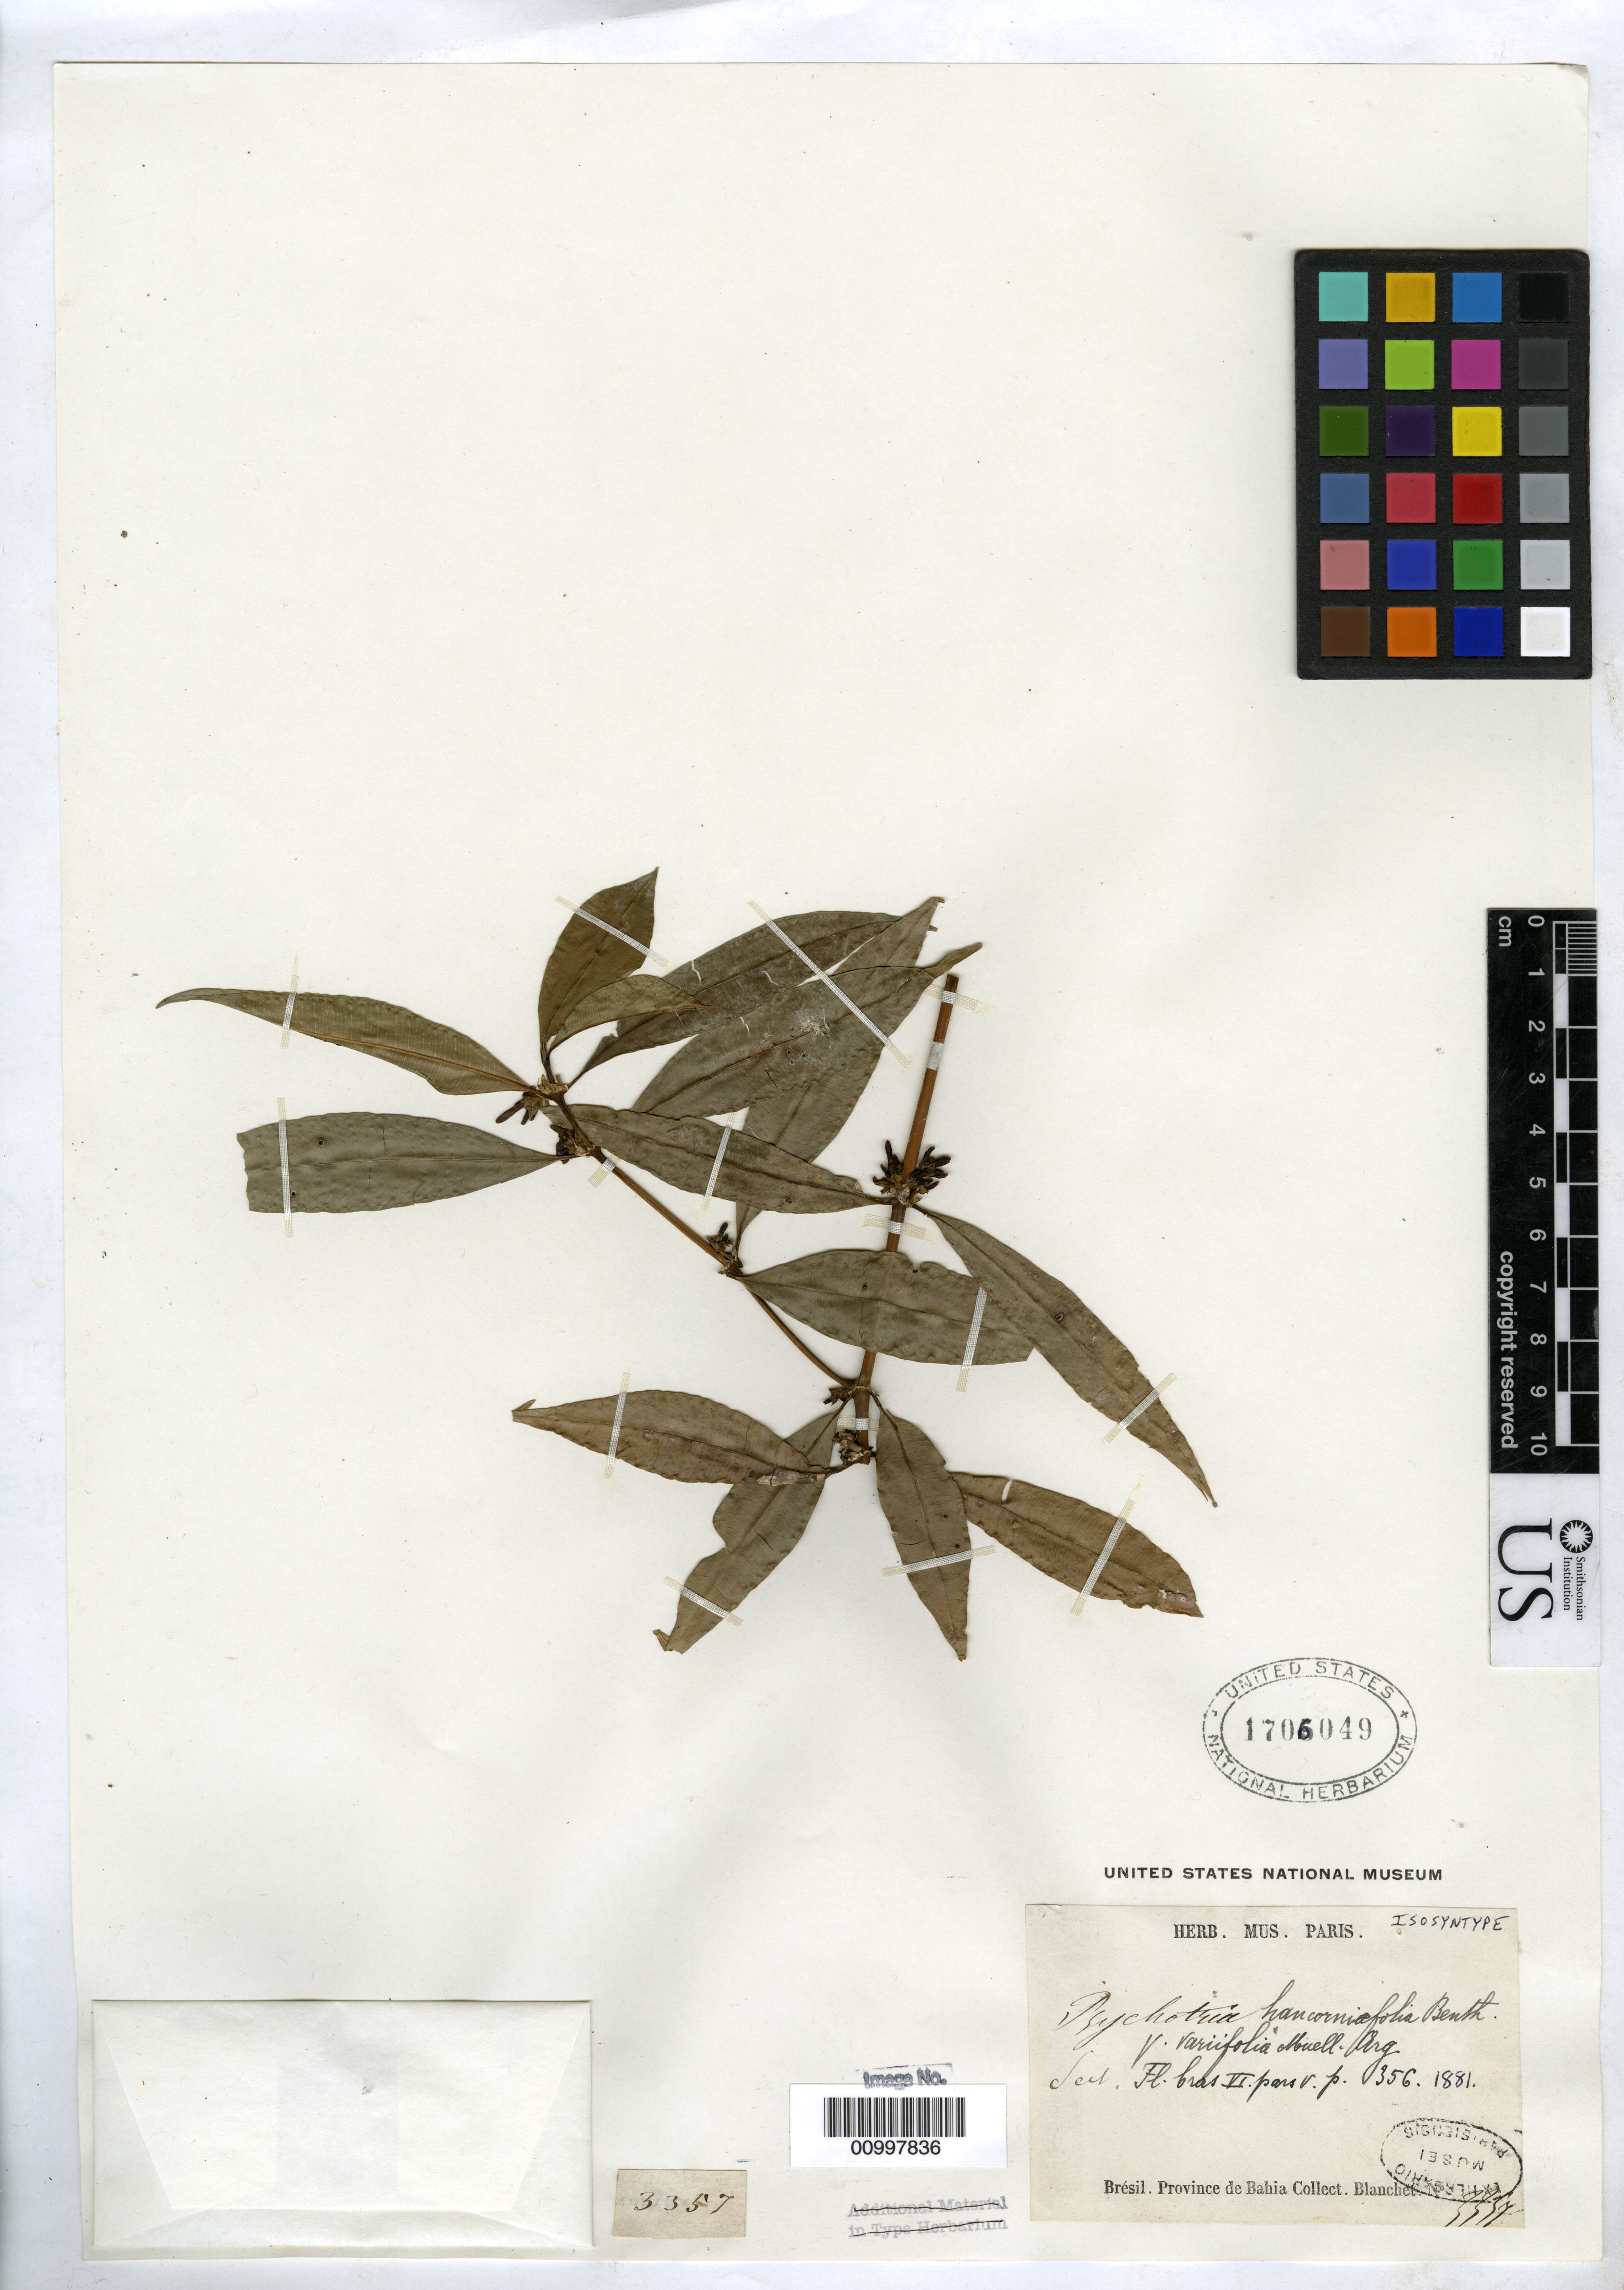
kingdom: Plantae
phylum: Tracheophyta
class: Magnoliopsida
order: Gentianales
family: Rubiaceae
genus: Psychotria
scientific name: Psychotria hancorniifolia var. variifolia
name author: Müll. Arg. in Mart.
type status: Isosyntype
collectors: J. Blanchet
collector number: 3357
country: Brazil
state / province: Bahia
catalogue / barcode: US 1706049